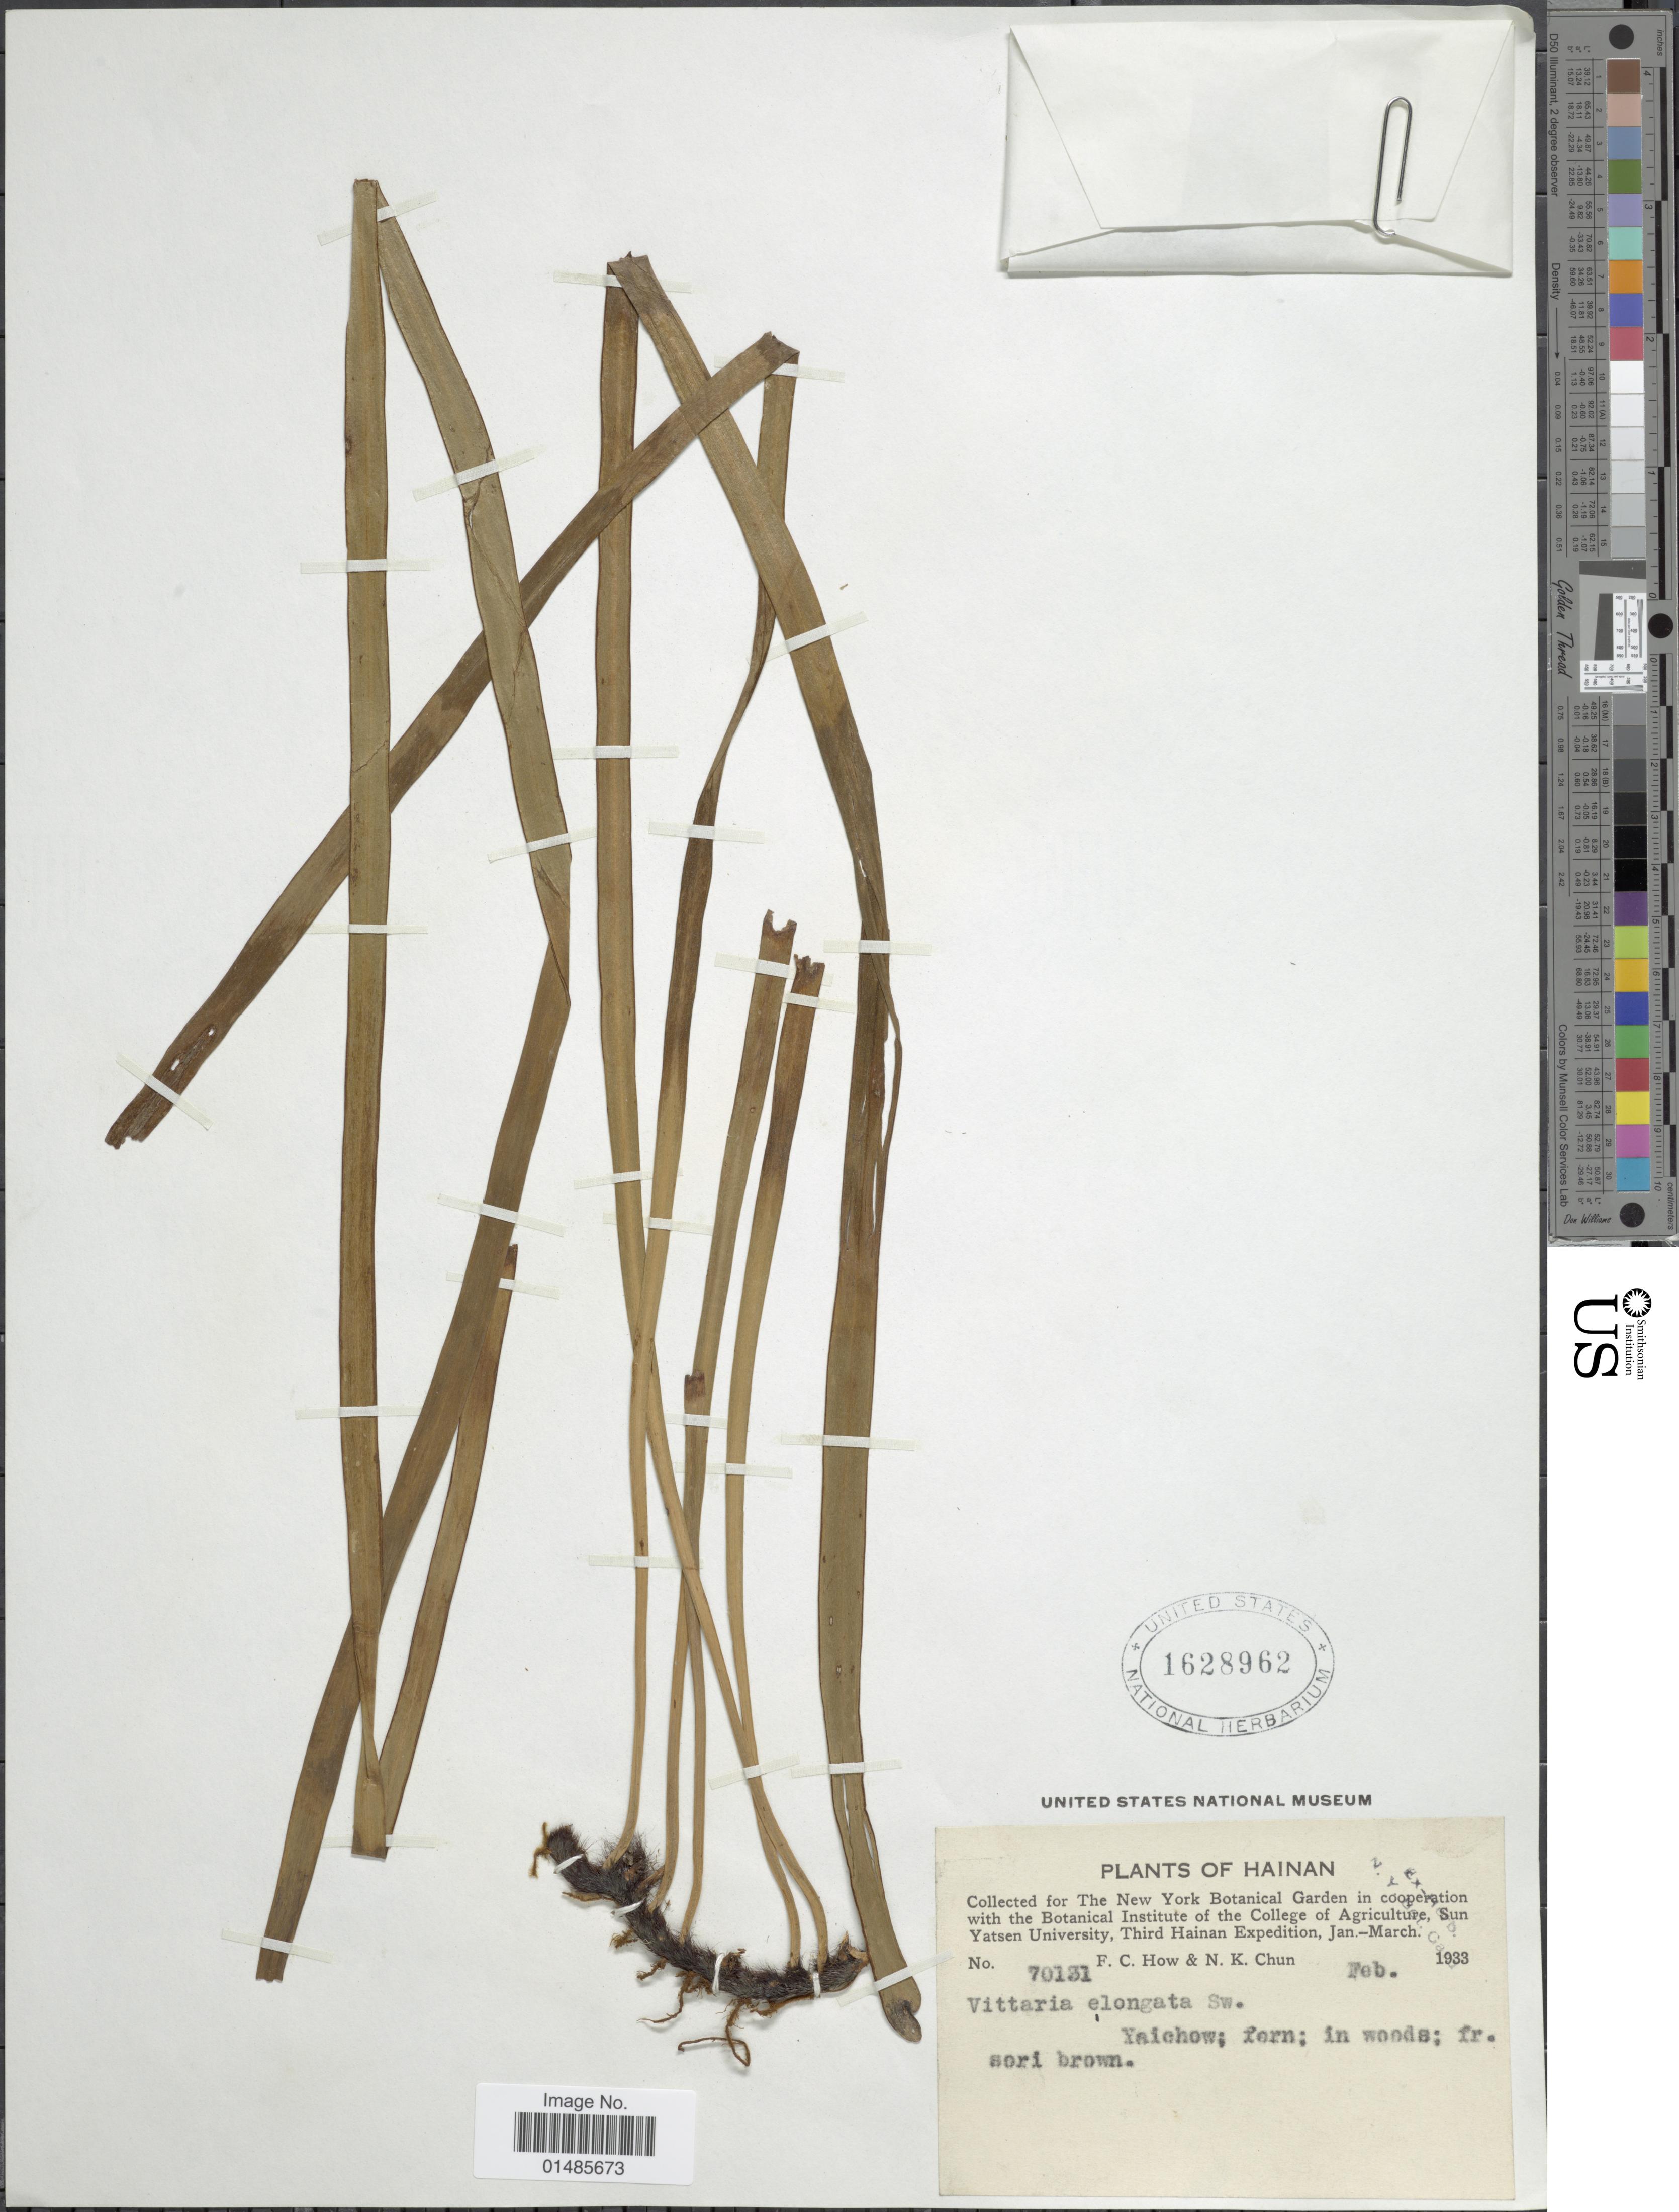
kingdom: Plantae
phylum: Tracheophyta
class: Polypodiopsida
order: Polypodiales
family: Pteridaceae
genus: Haplopteris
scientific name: Haplopteris elongata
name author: (Sw.) Crane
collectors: F. C. How & N. K. Chun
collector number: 70131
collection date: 1933-02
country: China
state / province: Hainan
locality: Yaichow.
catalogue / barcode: US 1628962